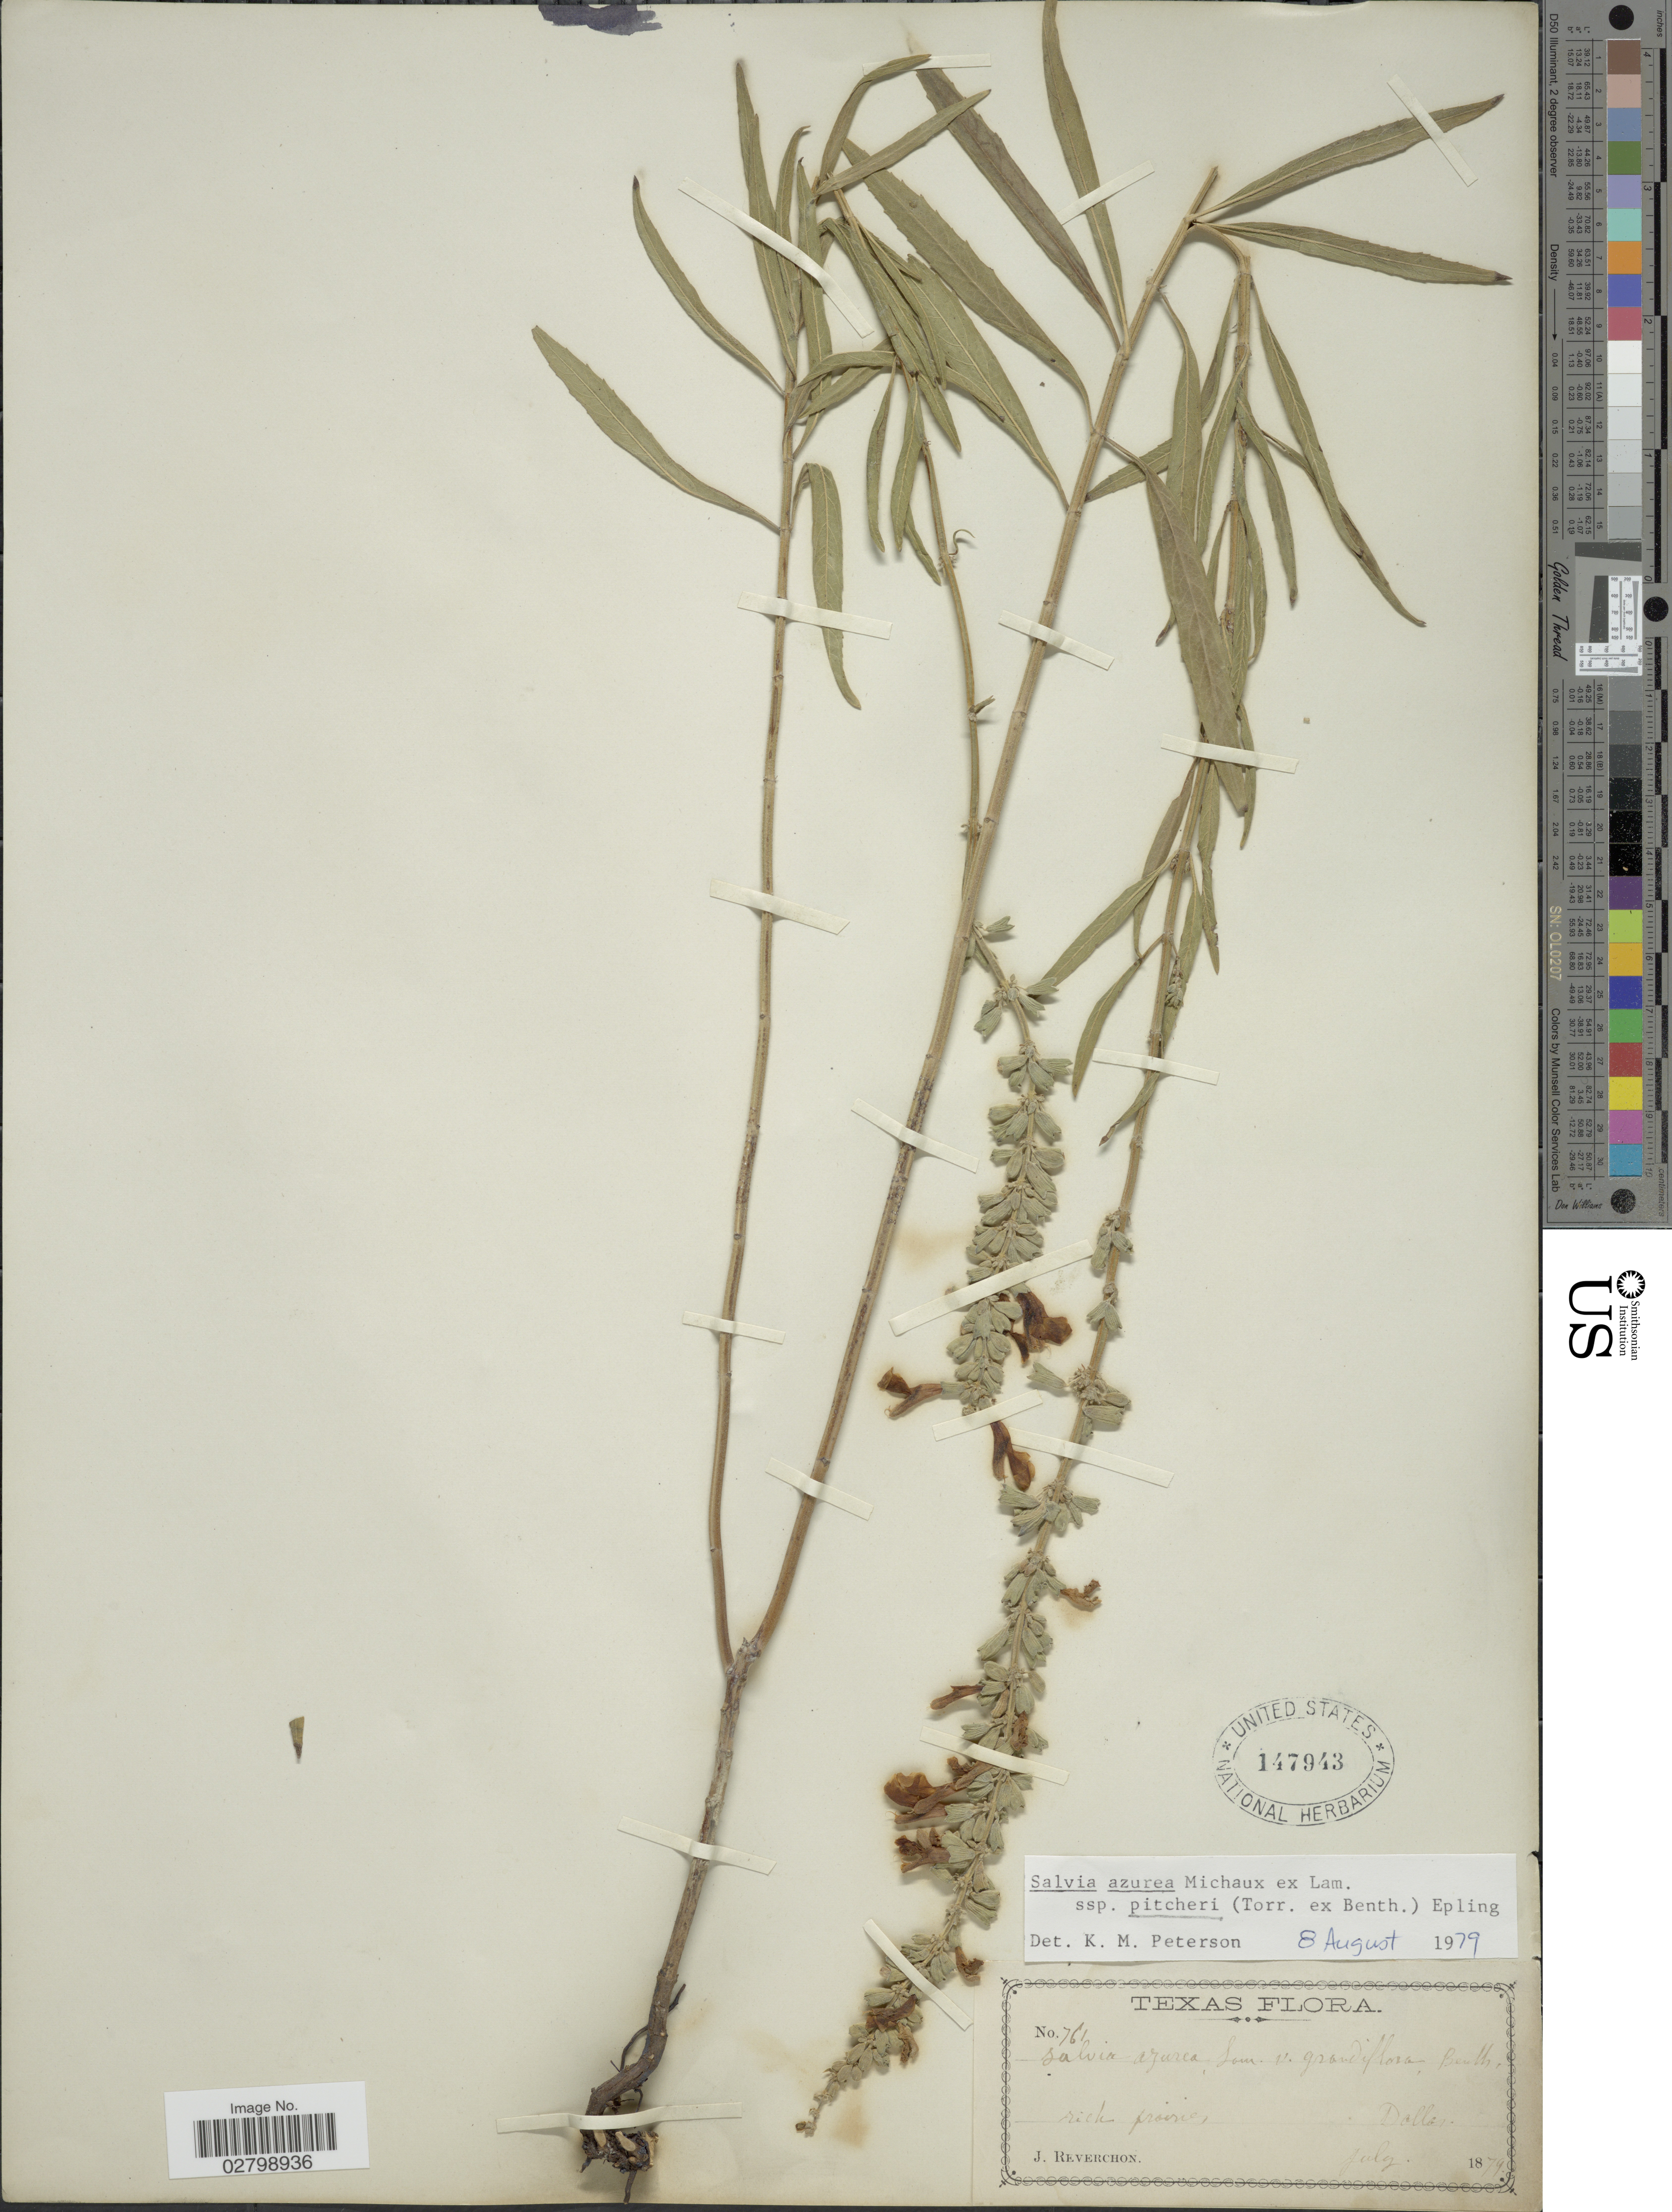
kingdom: Plantae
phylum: Tracheophyta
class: Magnoliopsida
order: Lamiales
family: Lamiaceae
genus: Salvia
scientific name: Salvia azurea subsp. pitcheri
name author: Michx. ex Lam.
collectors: J. Reverchon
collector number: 761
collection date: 1879-07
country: United States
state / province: Texas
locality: Dallas.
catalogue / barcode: US 147943